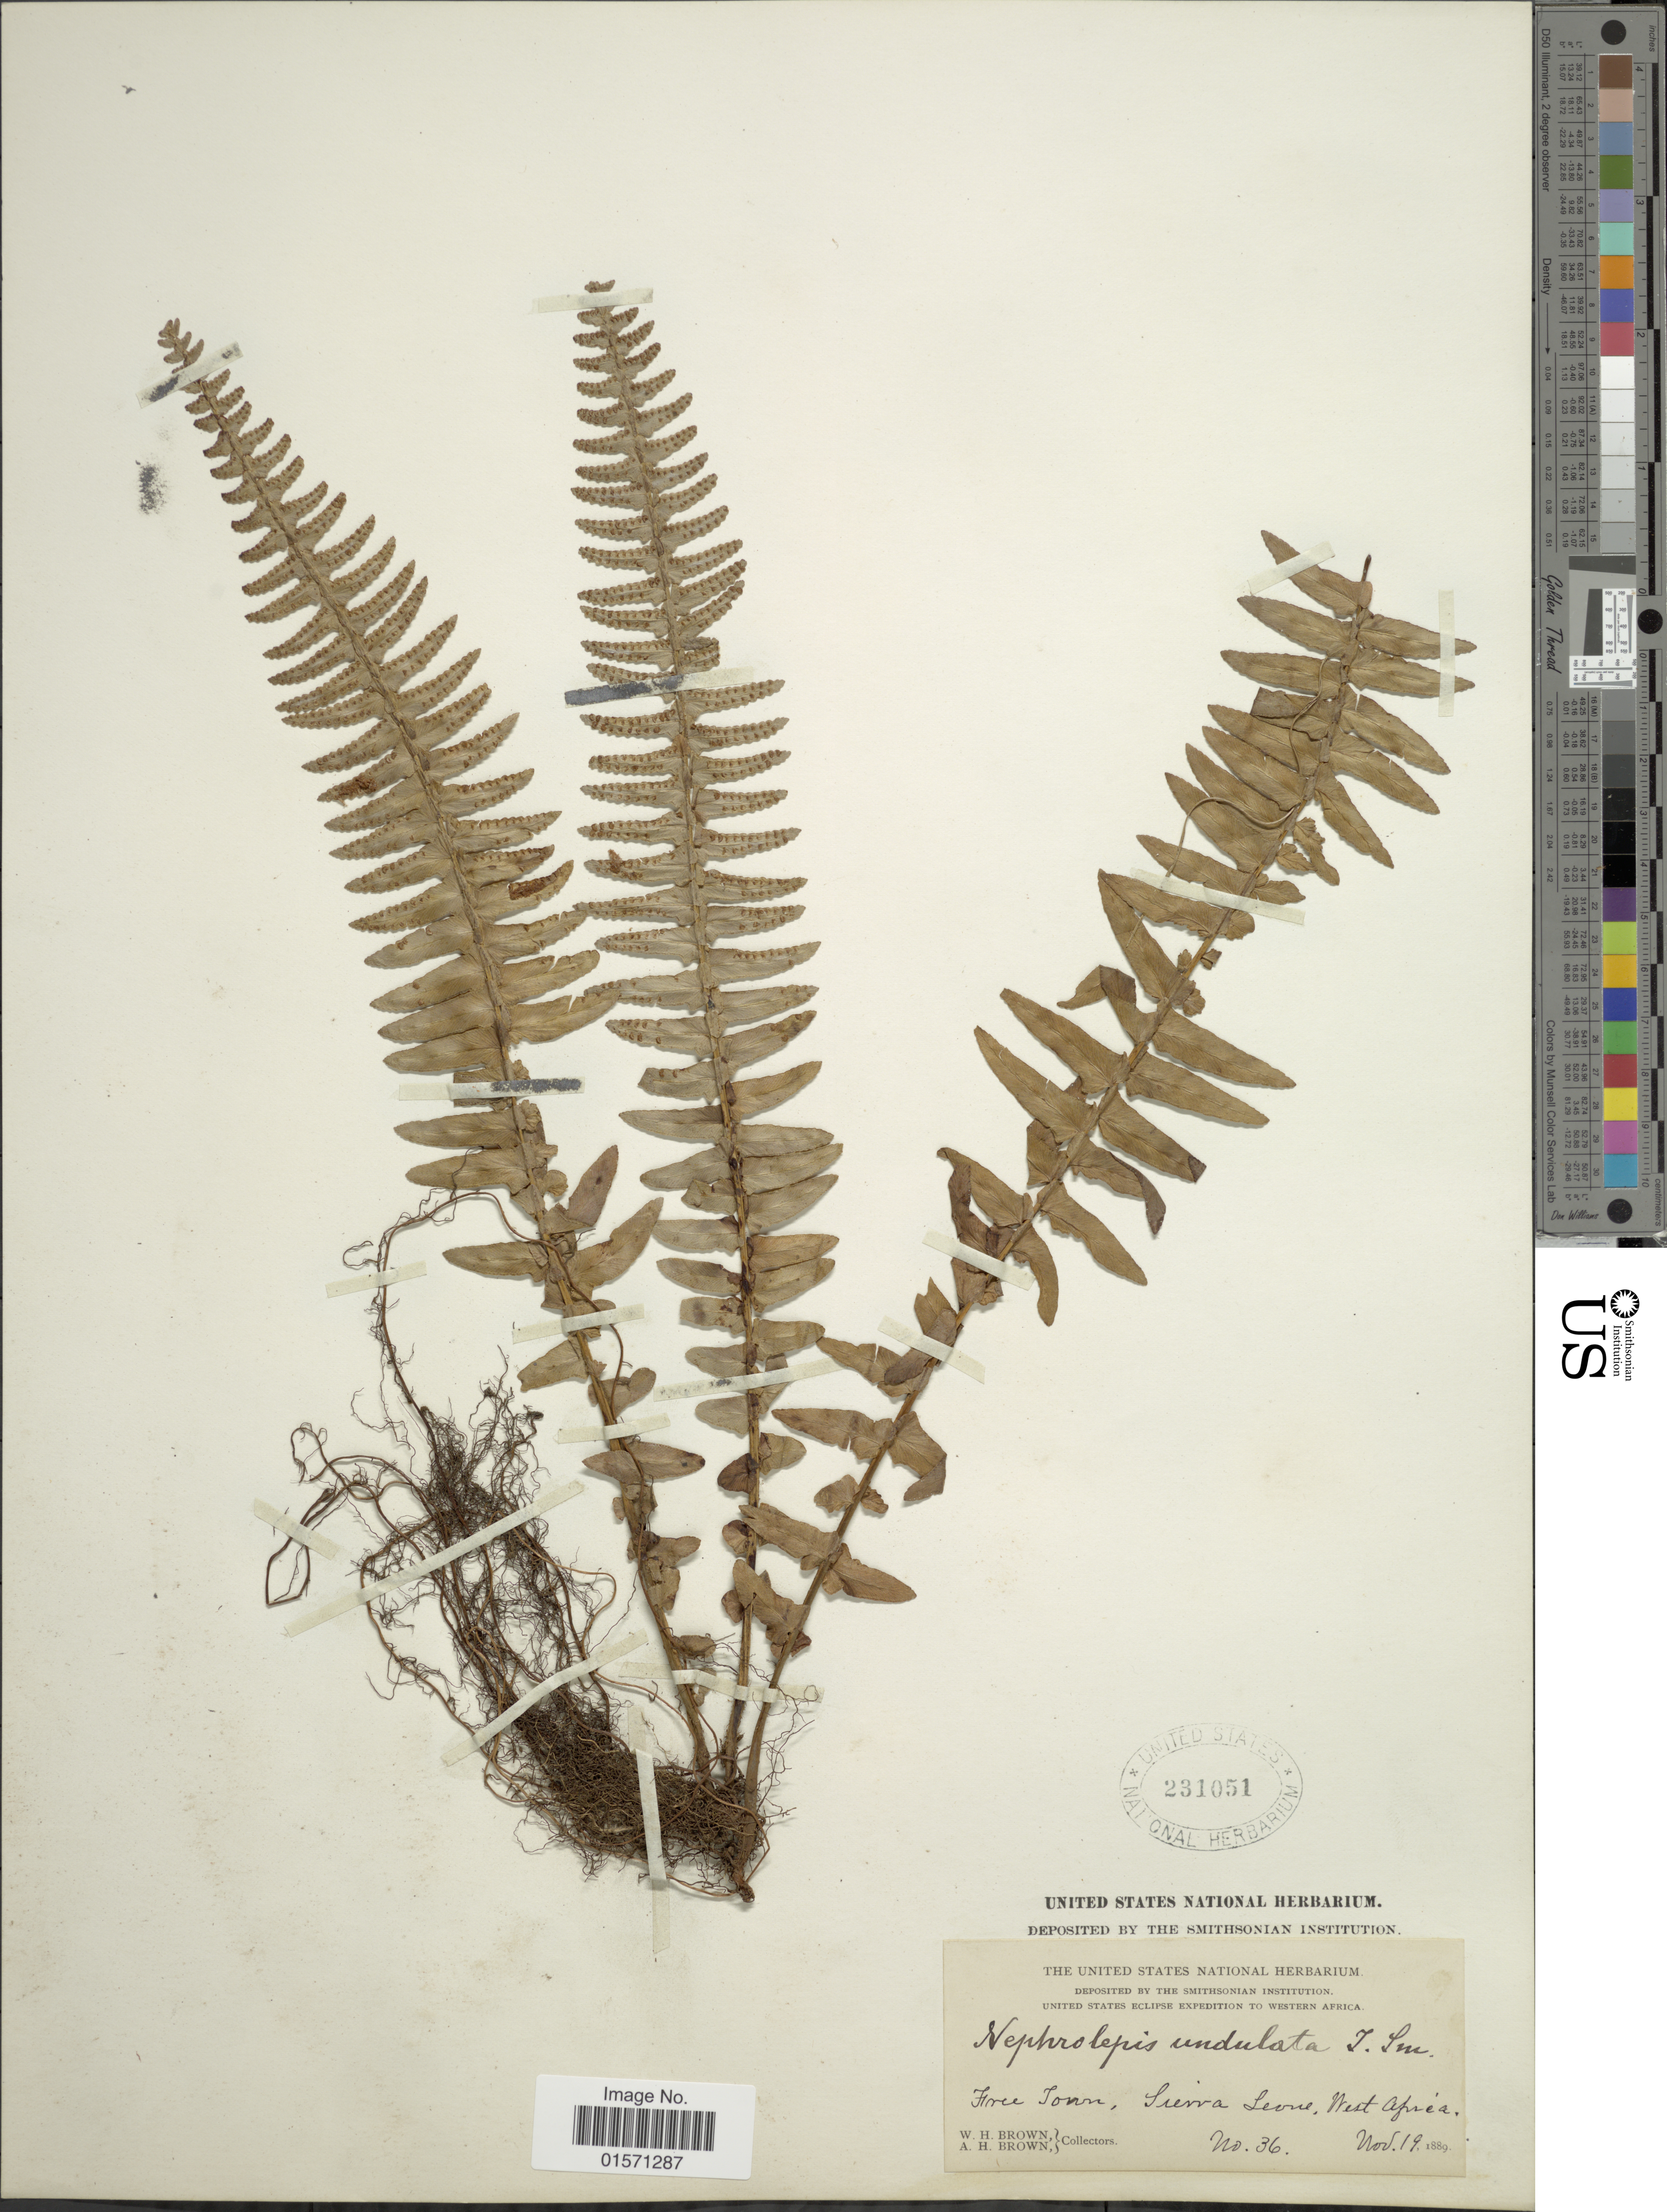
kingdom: Plantae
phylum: Tracheophyta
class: Polypodiopsida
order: Polypodiales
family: Nephrolepidaceae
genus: Nephrolepis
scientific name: Nephrolepis tuberosa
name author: (Willd.) C. Presl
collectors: W. H. Brown & A. H. Brown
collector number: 36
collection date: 1889-11-19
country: Sierra Leone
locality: Western Africa. Free Town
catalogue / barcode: US 231051